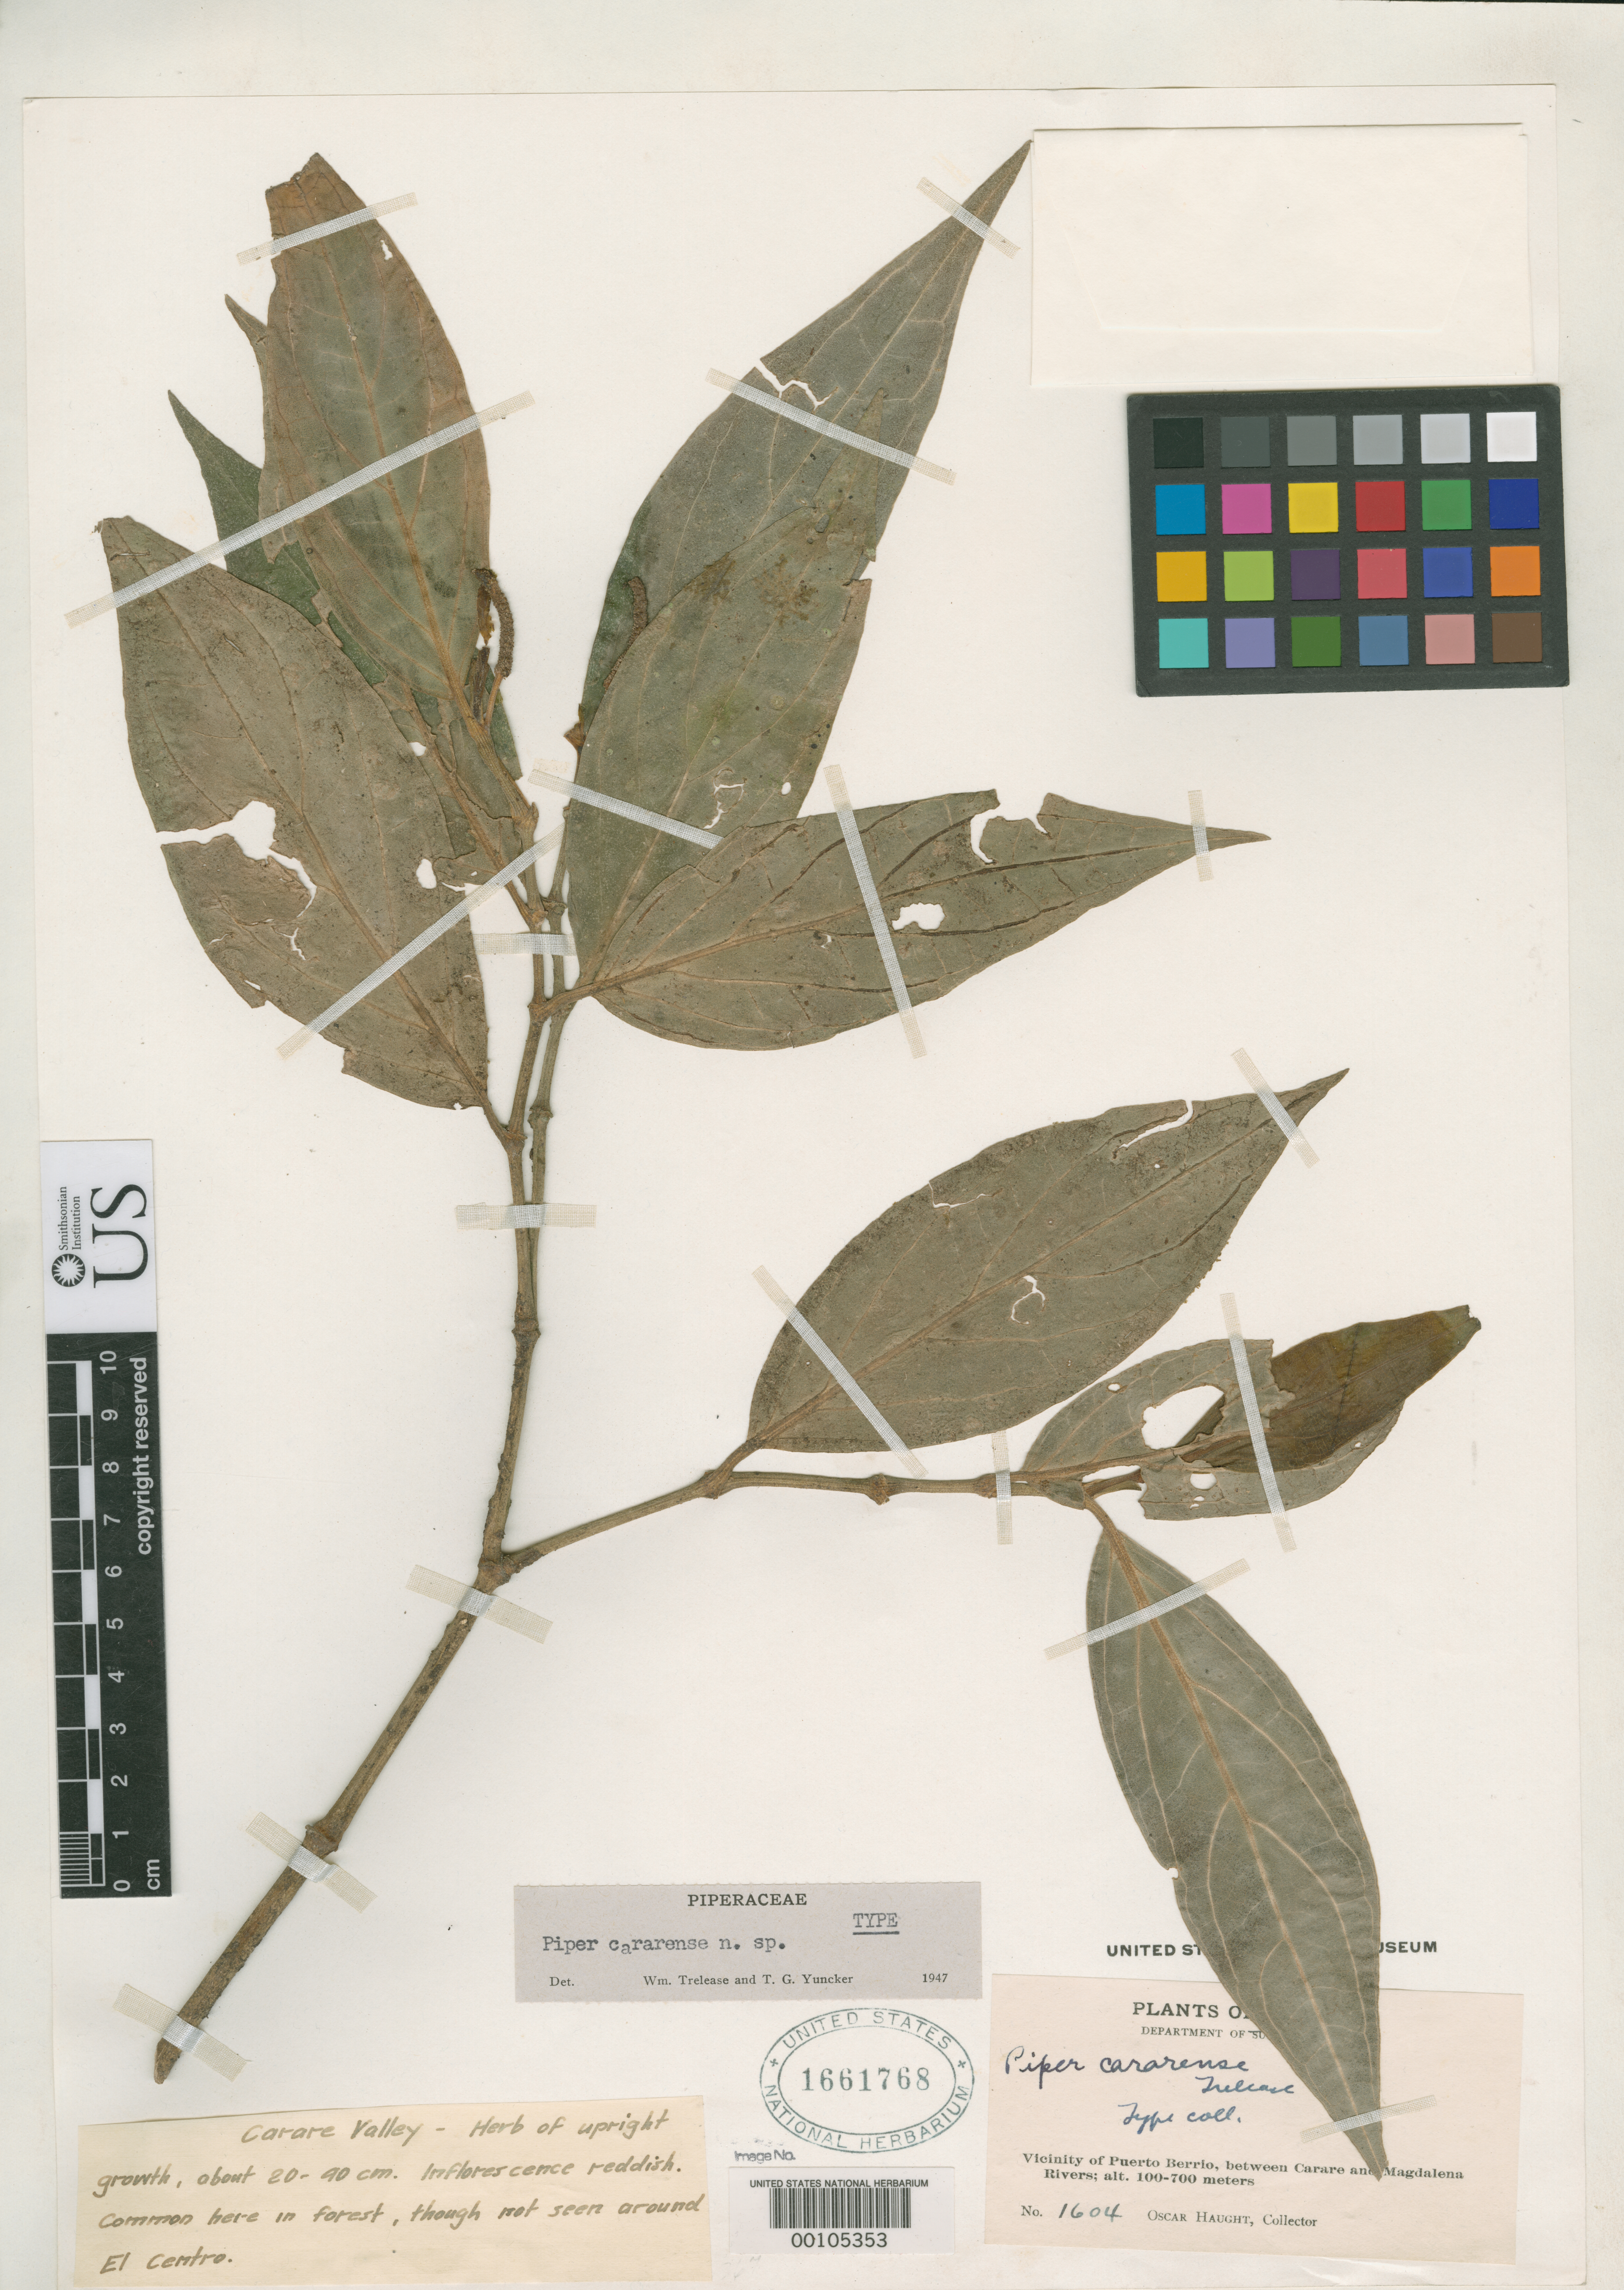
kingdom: Plantae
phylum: Tracheophyta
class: Magnoliopsida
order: Piperales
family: Piperaceae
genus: Piper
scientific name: Piper cararense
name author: Trel. & Yunck.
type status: Holotype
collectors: O. L. Haught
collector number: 1604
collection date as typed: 28 Mar 1935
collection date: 1935-03-28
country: Colombia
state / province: Santander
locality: Carare Valley, near Puerto Berrio.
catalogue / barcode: US 1661768